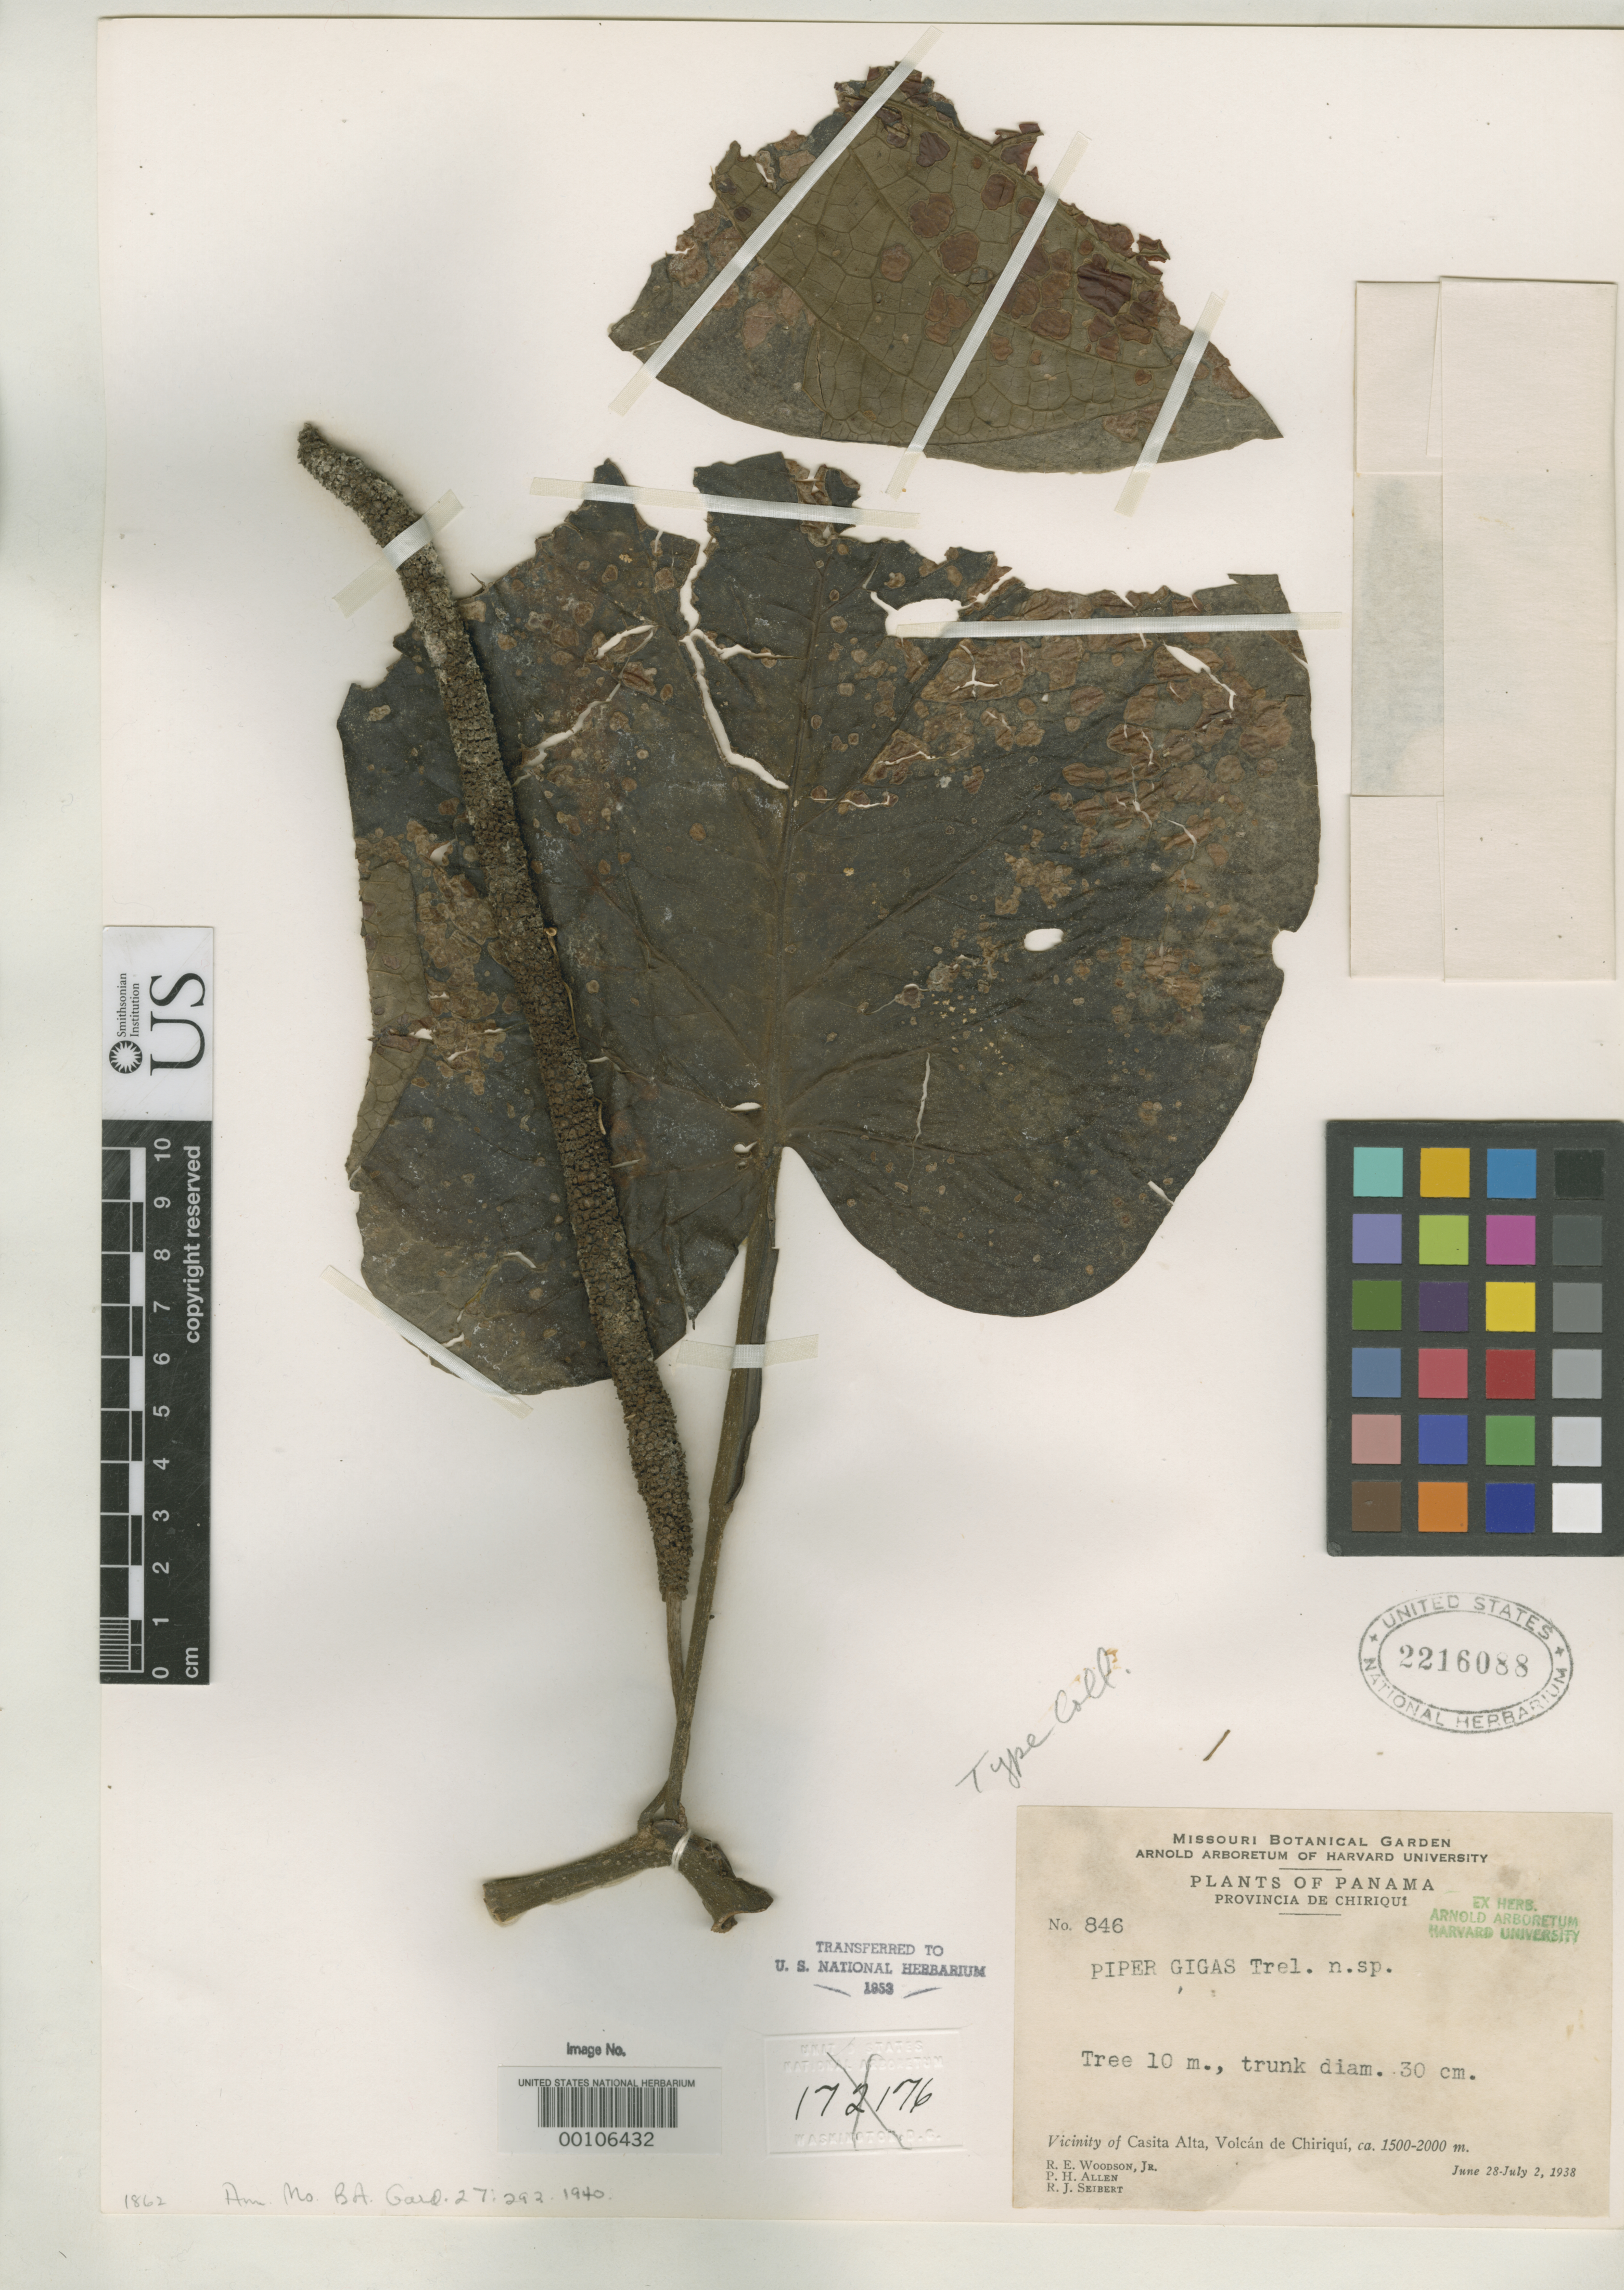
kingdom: Plantae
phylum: Tracheophyta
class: Magnoliopsida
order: Piperales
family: Piperaceae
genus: Piper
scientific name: Piper gigas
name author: Trel. in Woodson & Schery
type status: Isotype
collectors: R. E. Woodson, P. H. Allen & R. J. Seibert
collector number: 846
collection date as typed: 28 Jun 1938 to 02 Jul 1938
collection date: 1938-06-28/1938-07-02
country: Panama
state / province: Chiriquí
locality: Vicinity of Casita Alta, Volcan de Chiriqui.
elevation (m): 1500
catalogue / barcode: US 2216088